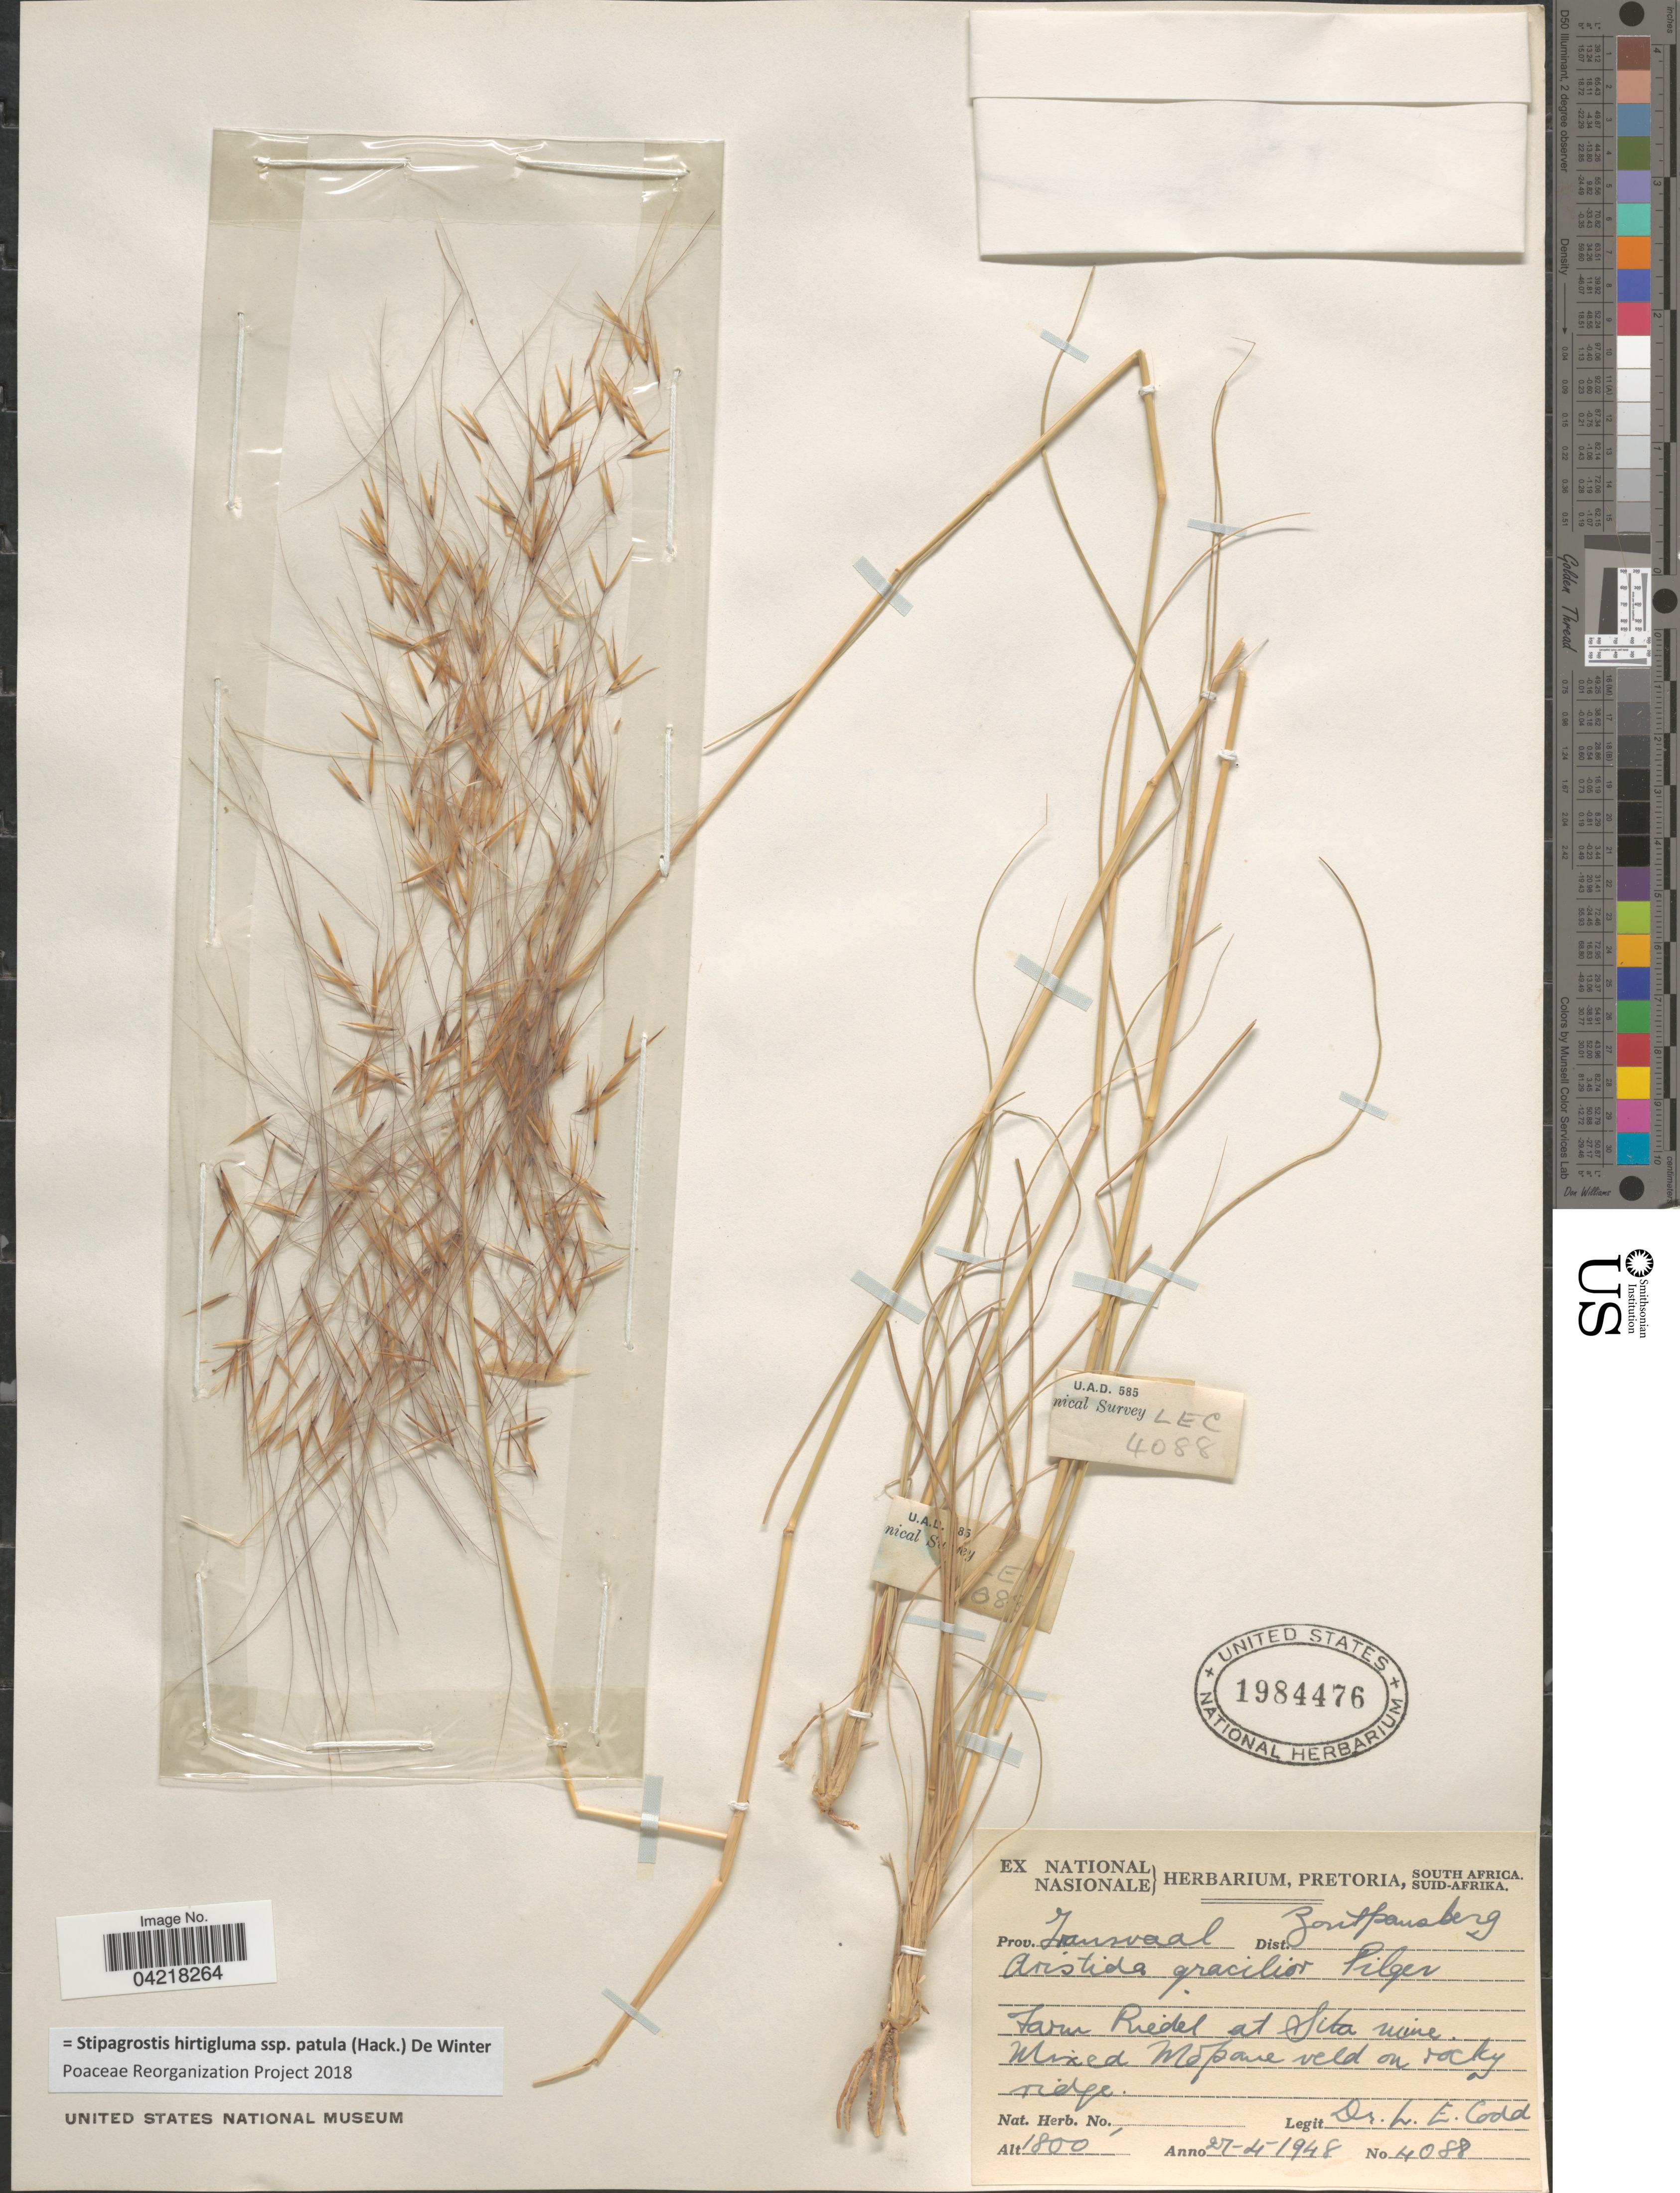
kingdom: Plantae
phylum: Tracheophyta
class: Liliopsida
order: Poales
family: Poaceae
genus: Stipagrostis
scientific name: Stipagrostis hirtigluma subsp. patula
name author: (Hack.) De Winter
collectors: L. Codd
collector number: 4088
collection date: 1948-04-27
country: South Africa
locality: Prov. Transvaal. Dist. Zoutpansberg. Farm Riedel at Sita mine. Mixed mopane veld on rocky ridge.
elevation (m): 549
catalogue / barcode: US 1984476